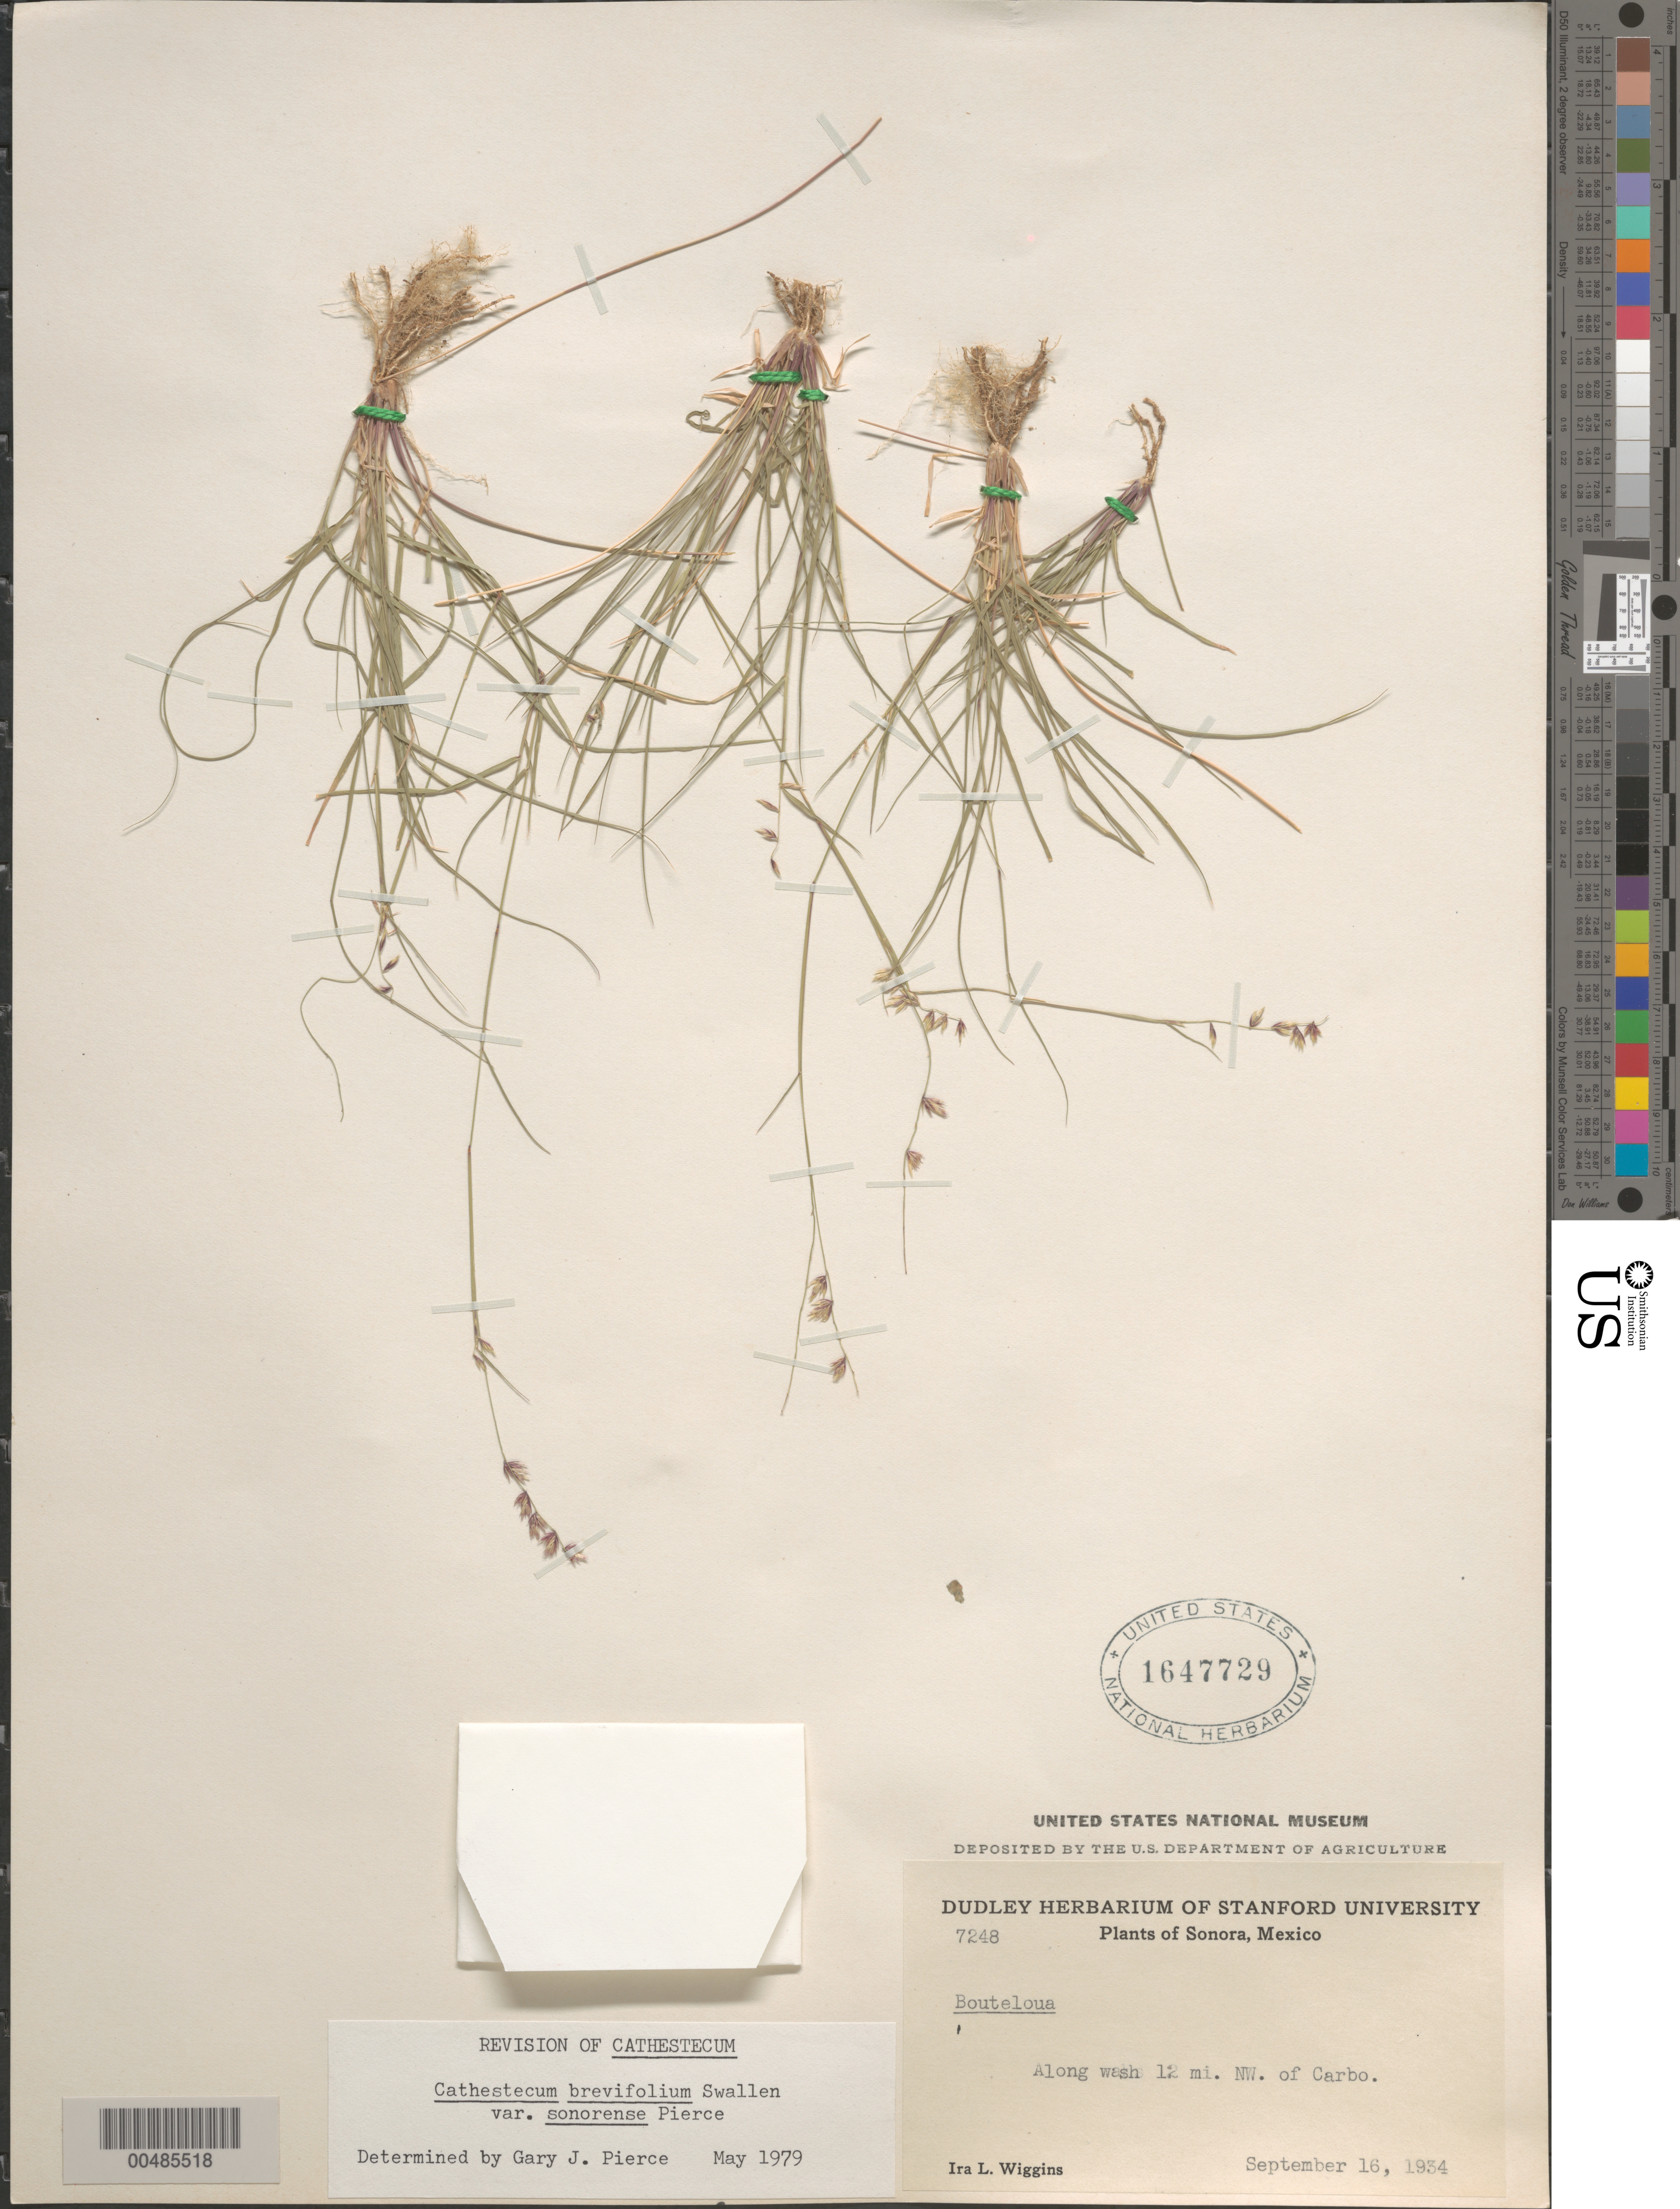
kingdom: Plantae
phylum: Tracheophyta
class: Liliopsida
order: Poales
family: Poaceae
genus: Cathestecum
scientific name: Cathestecum brevifolium var. sonorense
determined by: Pierce, G. J.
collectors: I. L. Wiggins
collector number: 7248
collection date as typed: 16 Sep 1934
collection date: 1934-09-16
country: Mexico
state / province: Sonora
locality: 12 mi NW of Carbo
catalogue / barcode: US 1647729